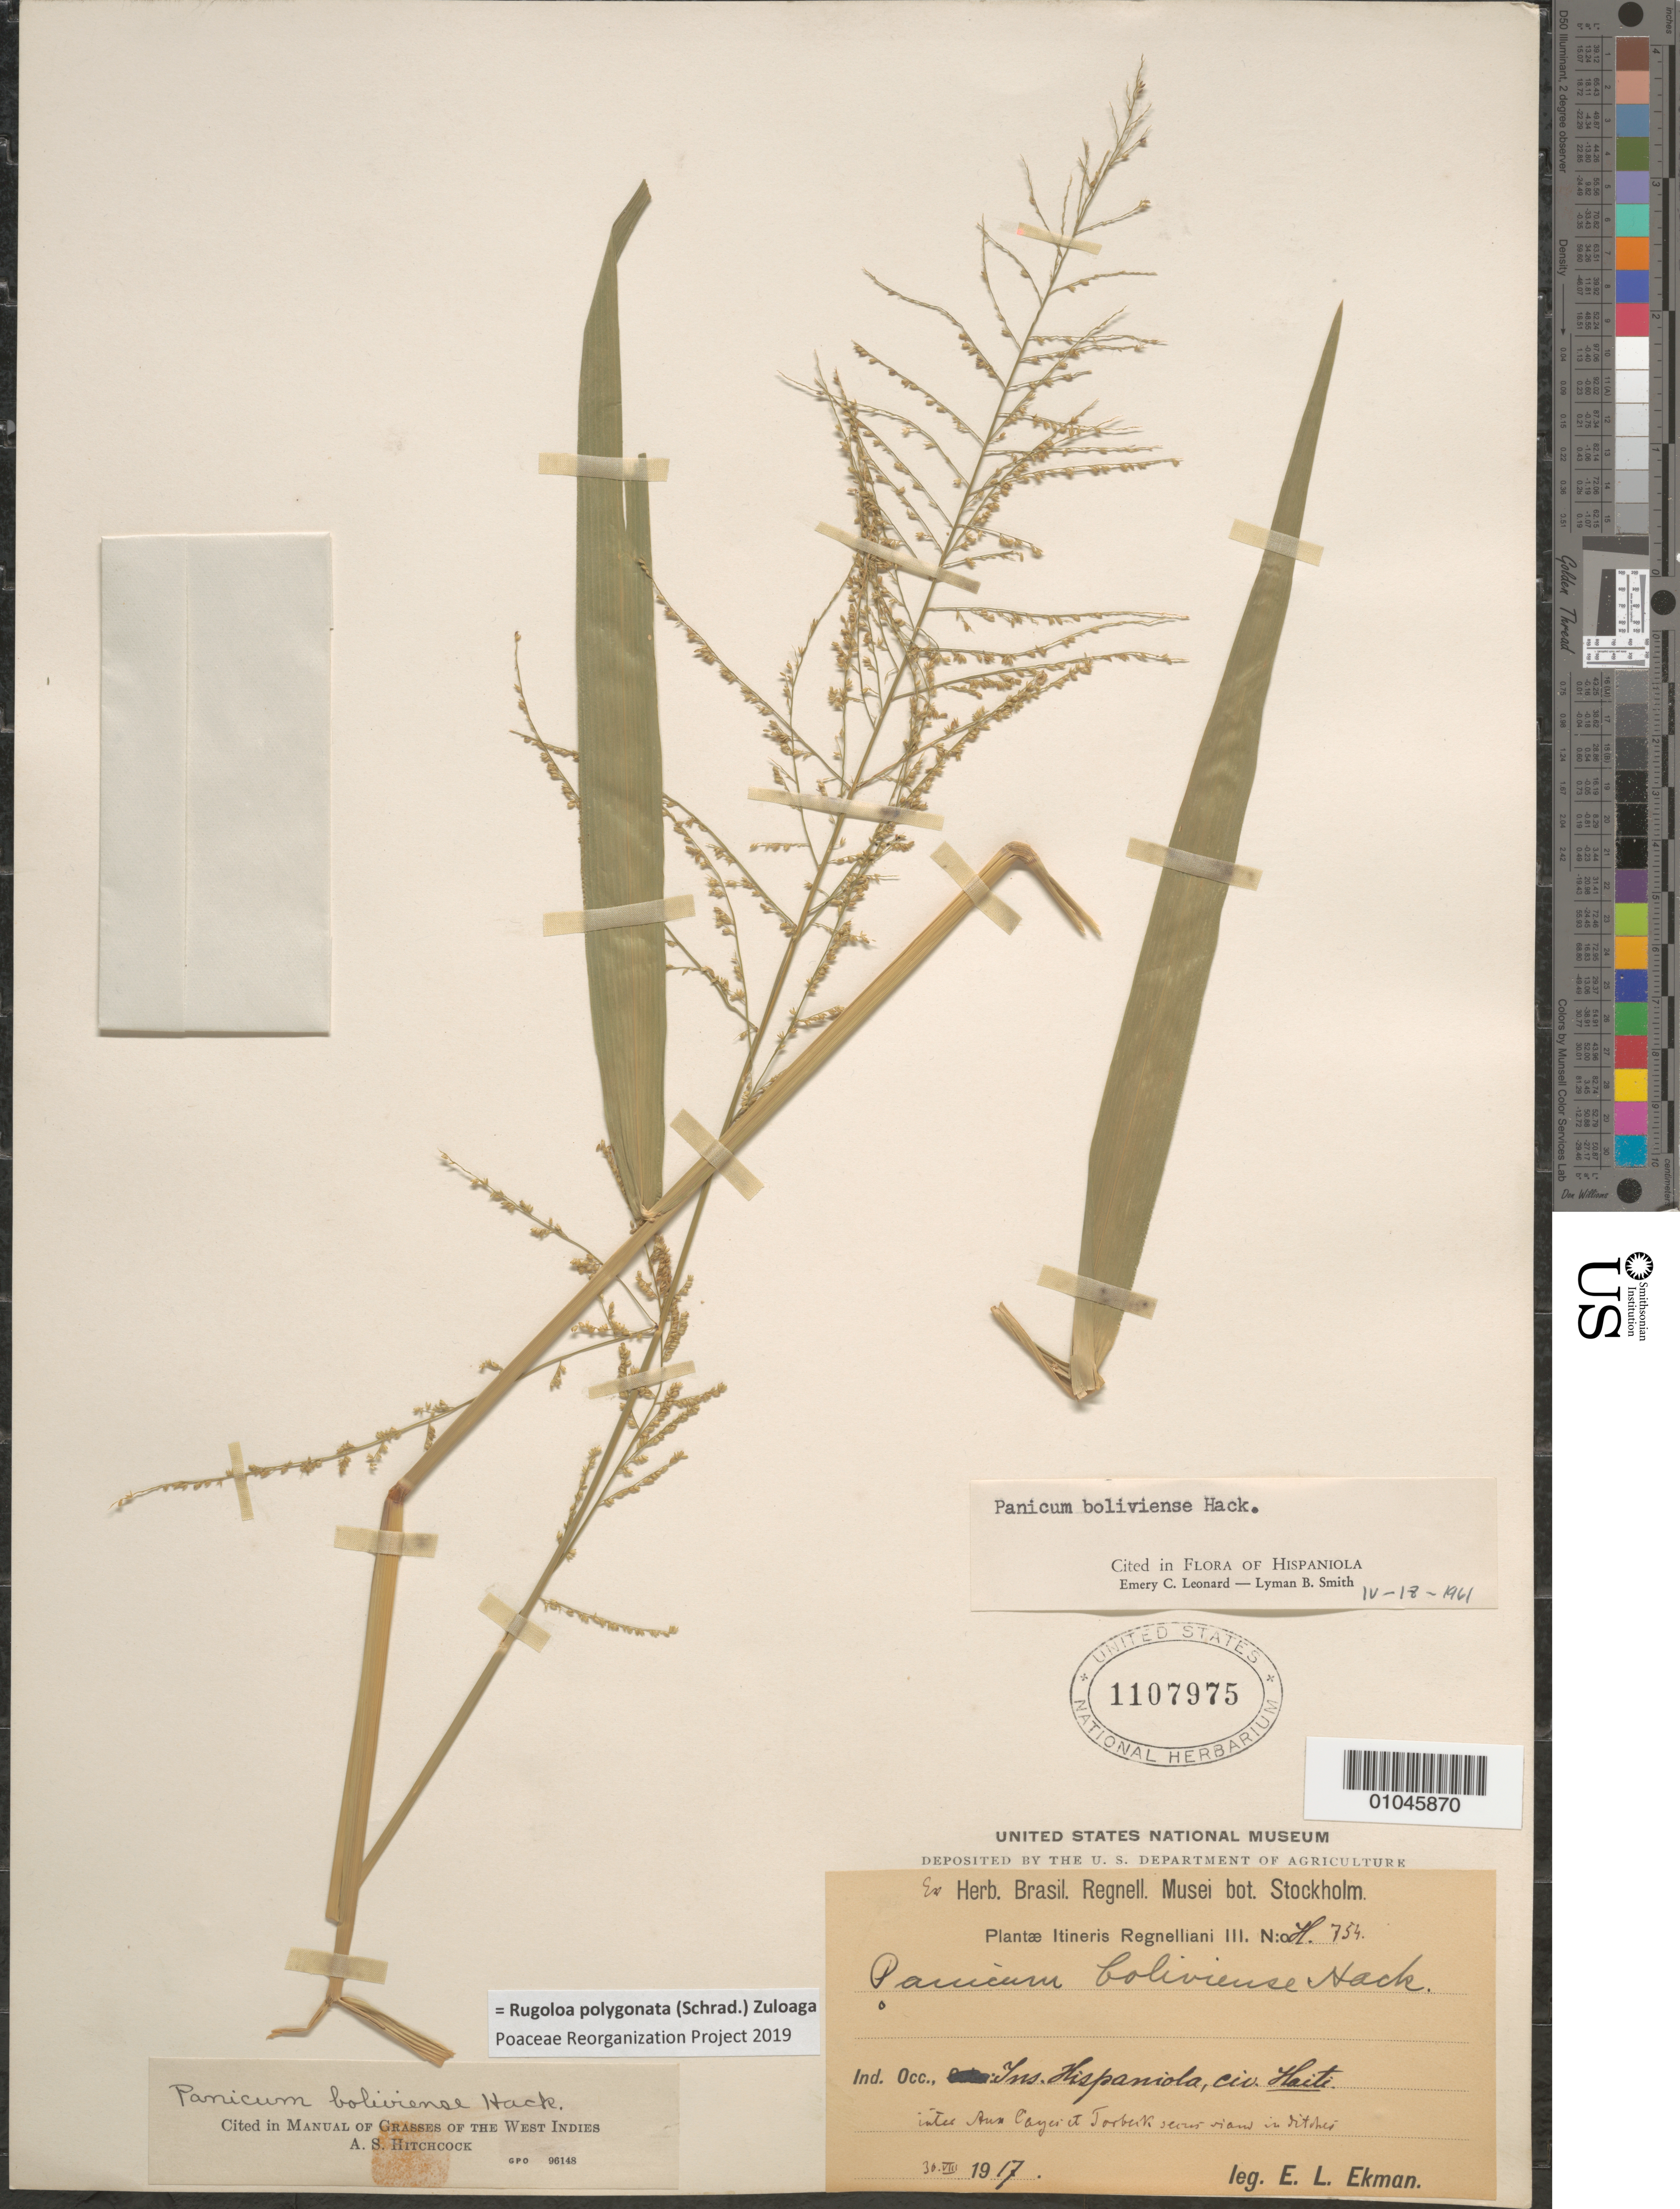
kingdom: Plantae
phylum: Tracheophyta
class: Liliopsida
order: Poales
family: Poaceae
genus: Panicum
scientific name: Panicum boliviense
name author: Hack.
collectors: E. L. Ekman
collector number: H 754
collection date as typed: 30 Aug 1917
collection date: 1917-08-30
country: Haiti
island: Hispaniola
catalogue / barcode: US 1107975